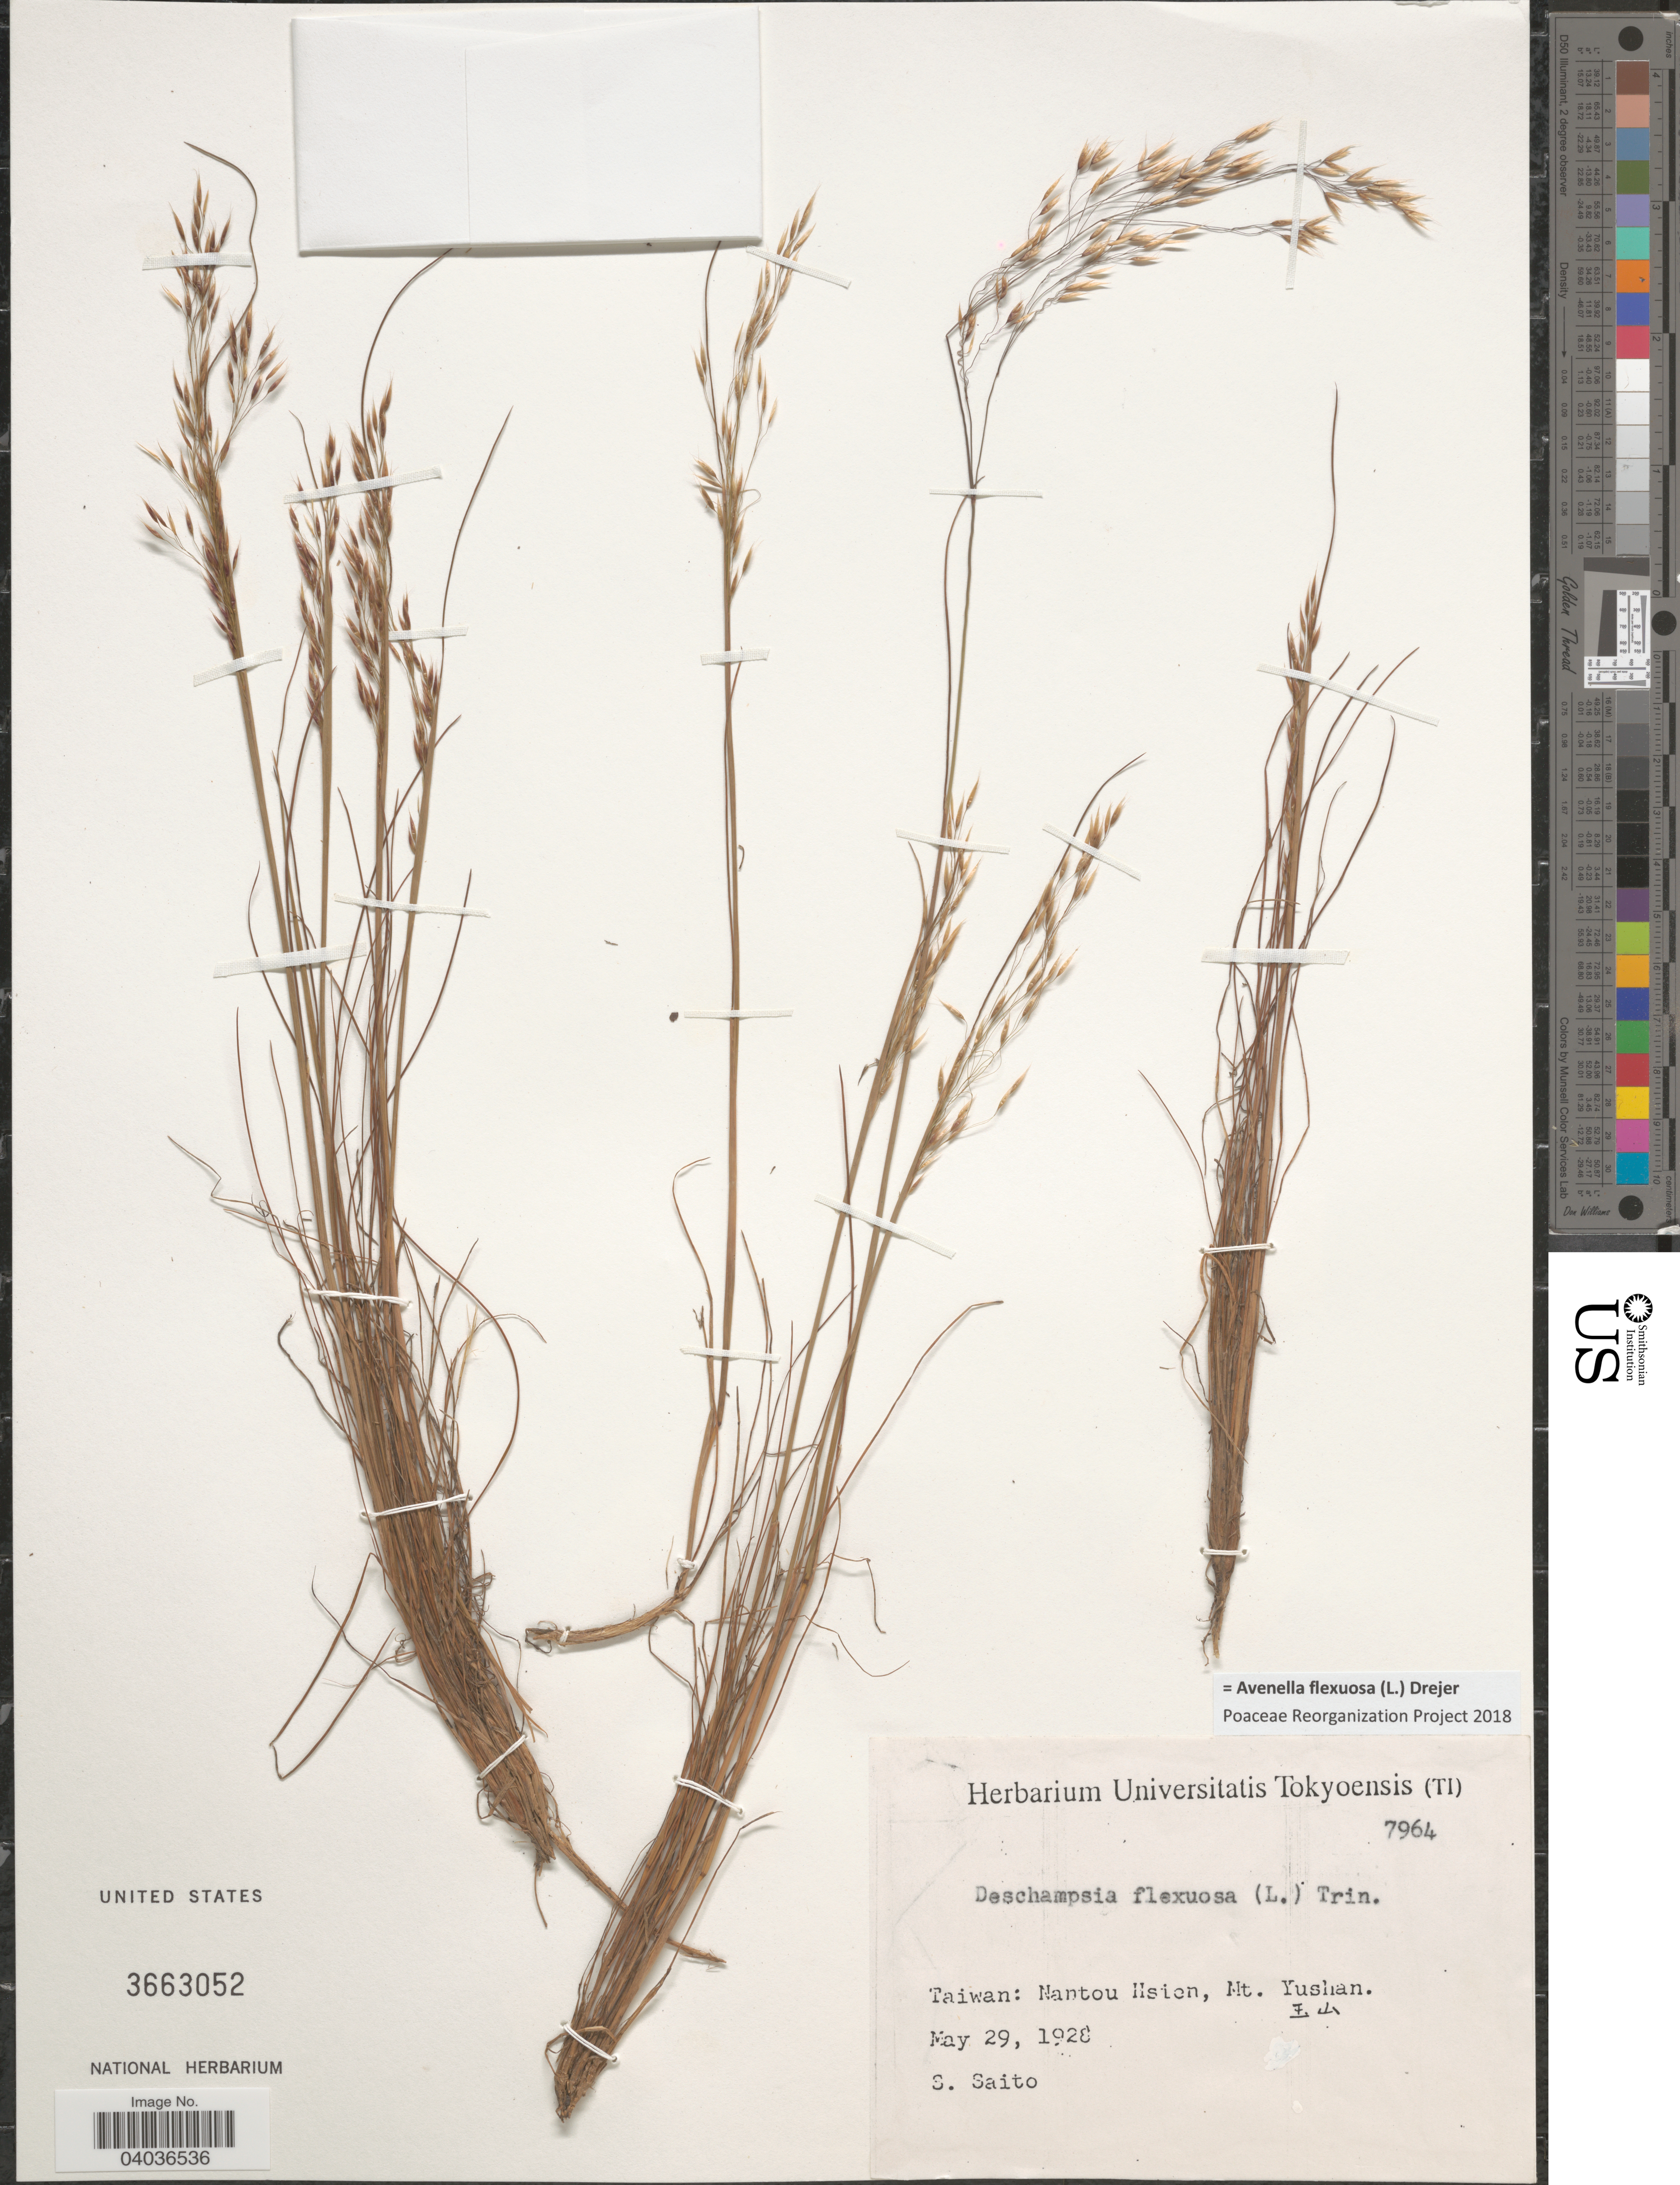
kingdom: Plantae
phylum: Tracheophyta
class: Liliopsida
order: Poales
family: Poaceae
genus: Avenella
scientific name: Avenella flexuosa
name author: (L.) Drejer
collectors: S. Saito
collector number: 7964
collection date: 1928-05-29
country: Taiwan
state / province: Nantou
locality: Nantou Hsien, Mt. Yushan.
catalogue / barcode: US 3663052